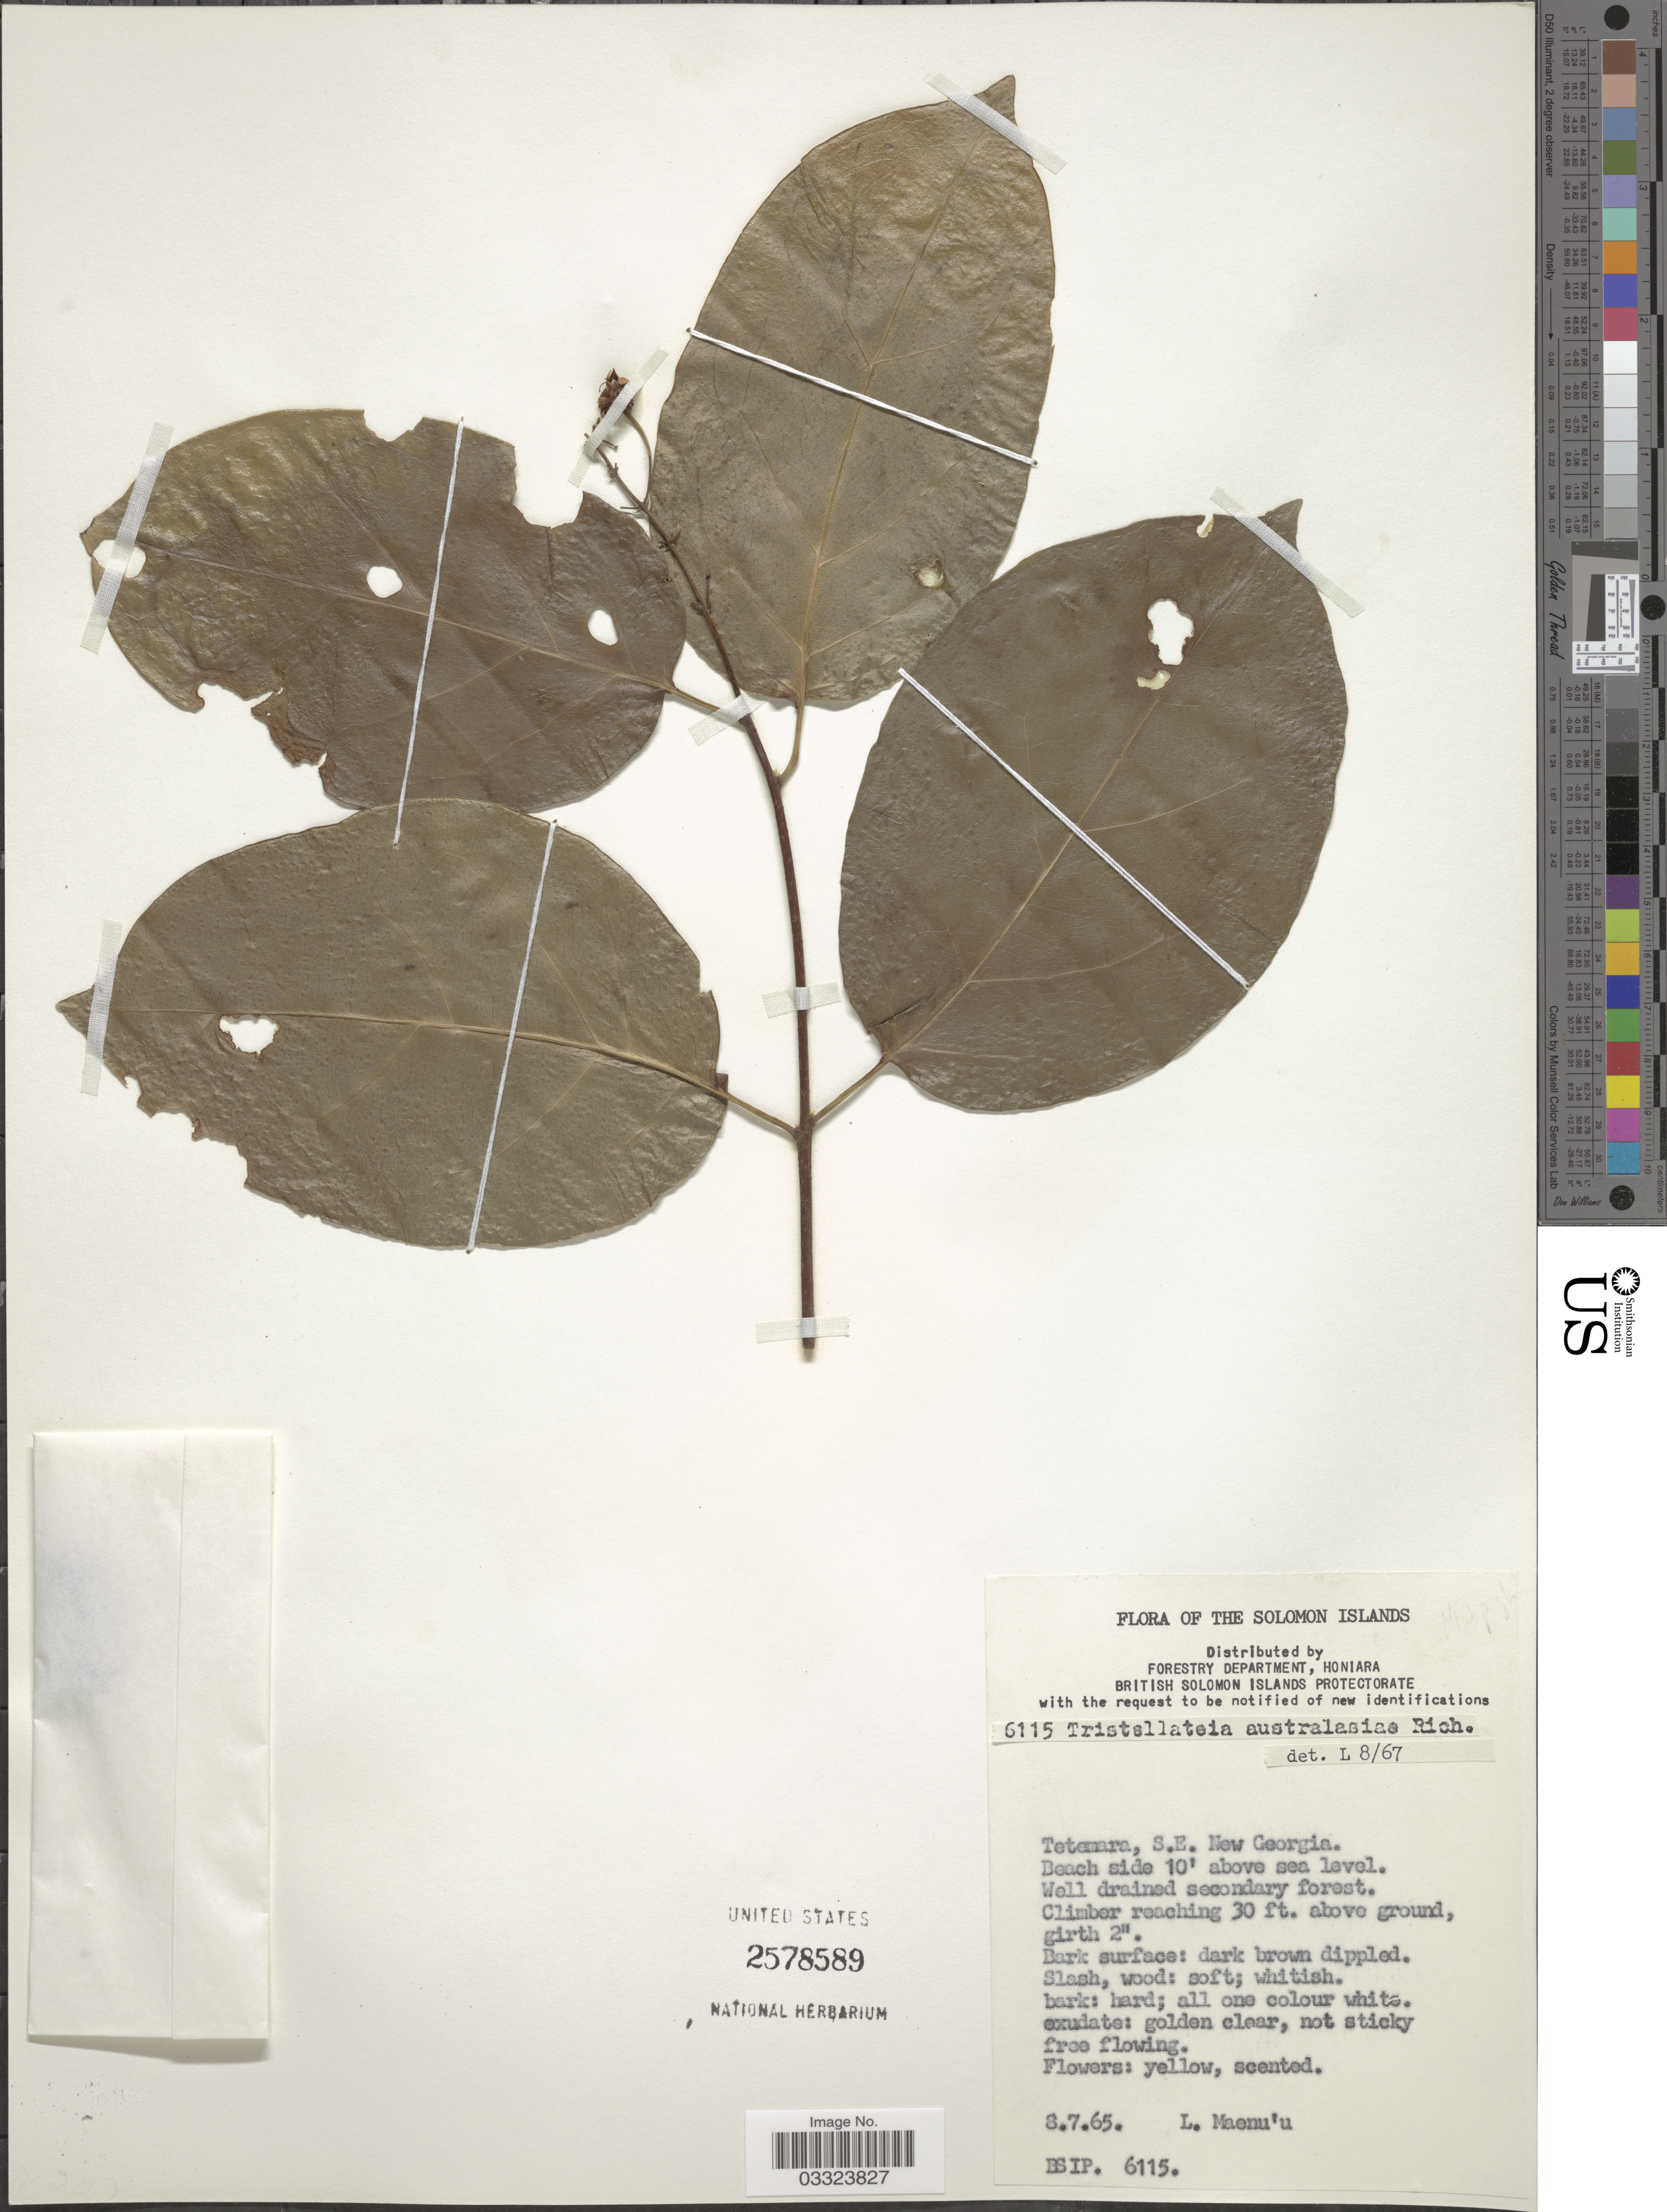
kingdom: Plantae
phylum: Tracheophyta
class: Magnoliopsida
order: Malpighiales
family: Malpighiaceae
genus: Tristellateia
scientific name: Tristellateia australasiae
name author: A. Rich.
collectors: L. Maenu'u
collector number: BSIP.6115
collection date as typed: Transcribed d/m/y: 8/7/65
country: Solomon Islands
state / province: Solomon Islands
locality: The Solomon Islands. Tetemara, S.E. New Georgia. Beach side.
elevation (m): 3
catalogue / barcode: US 2578589